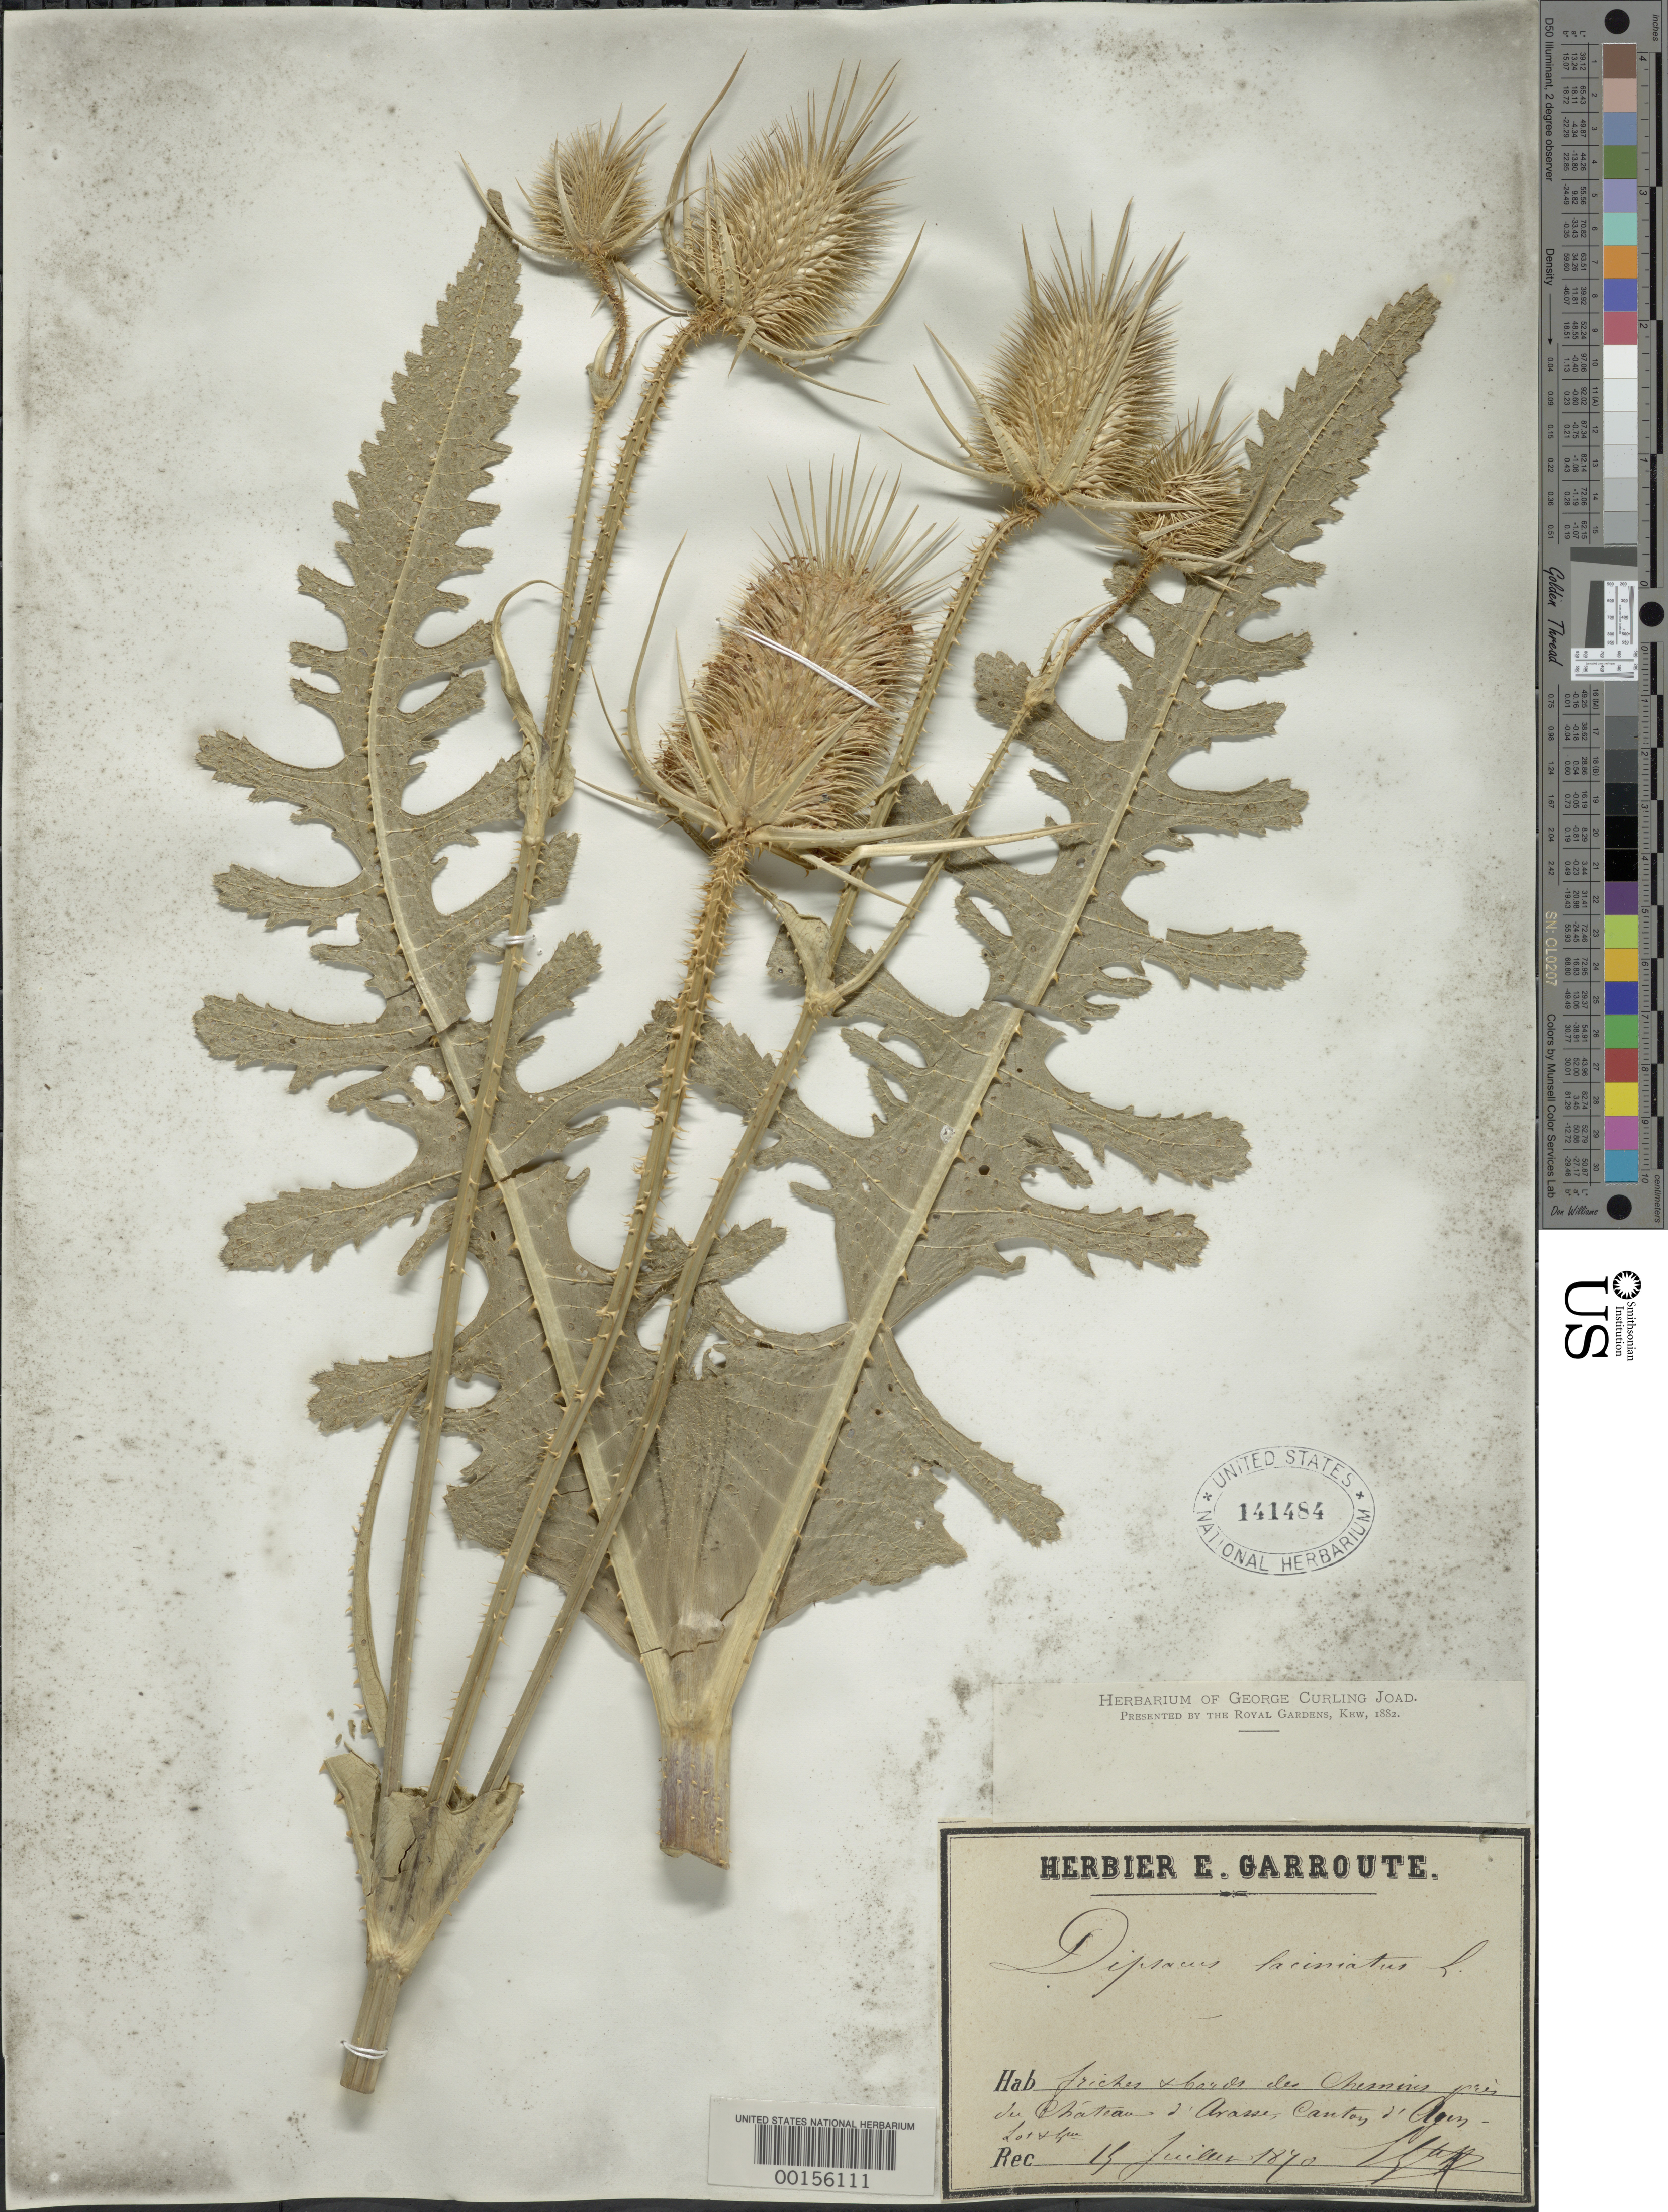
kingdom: Plantae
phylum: Tracheophyta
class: Magnoliopsida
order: Dipsacales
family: Caprifoliaceae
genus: Dipsacus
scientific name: Dipsacus laciniatus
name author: L.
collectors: E. Garroute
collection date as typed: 19 Jul 1870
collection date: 1870-07-19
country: France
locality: Arasse Canton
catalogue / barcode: US 141484